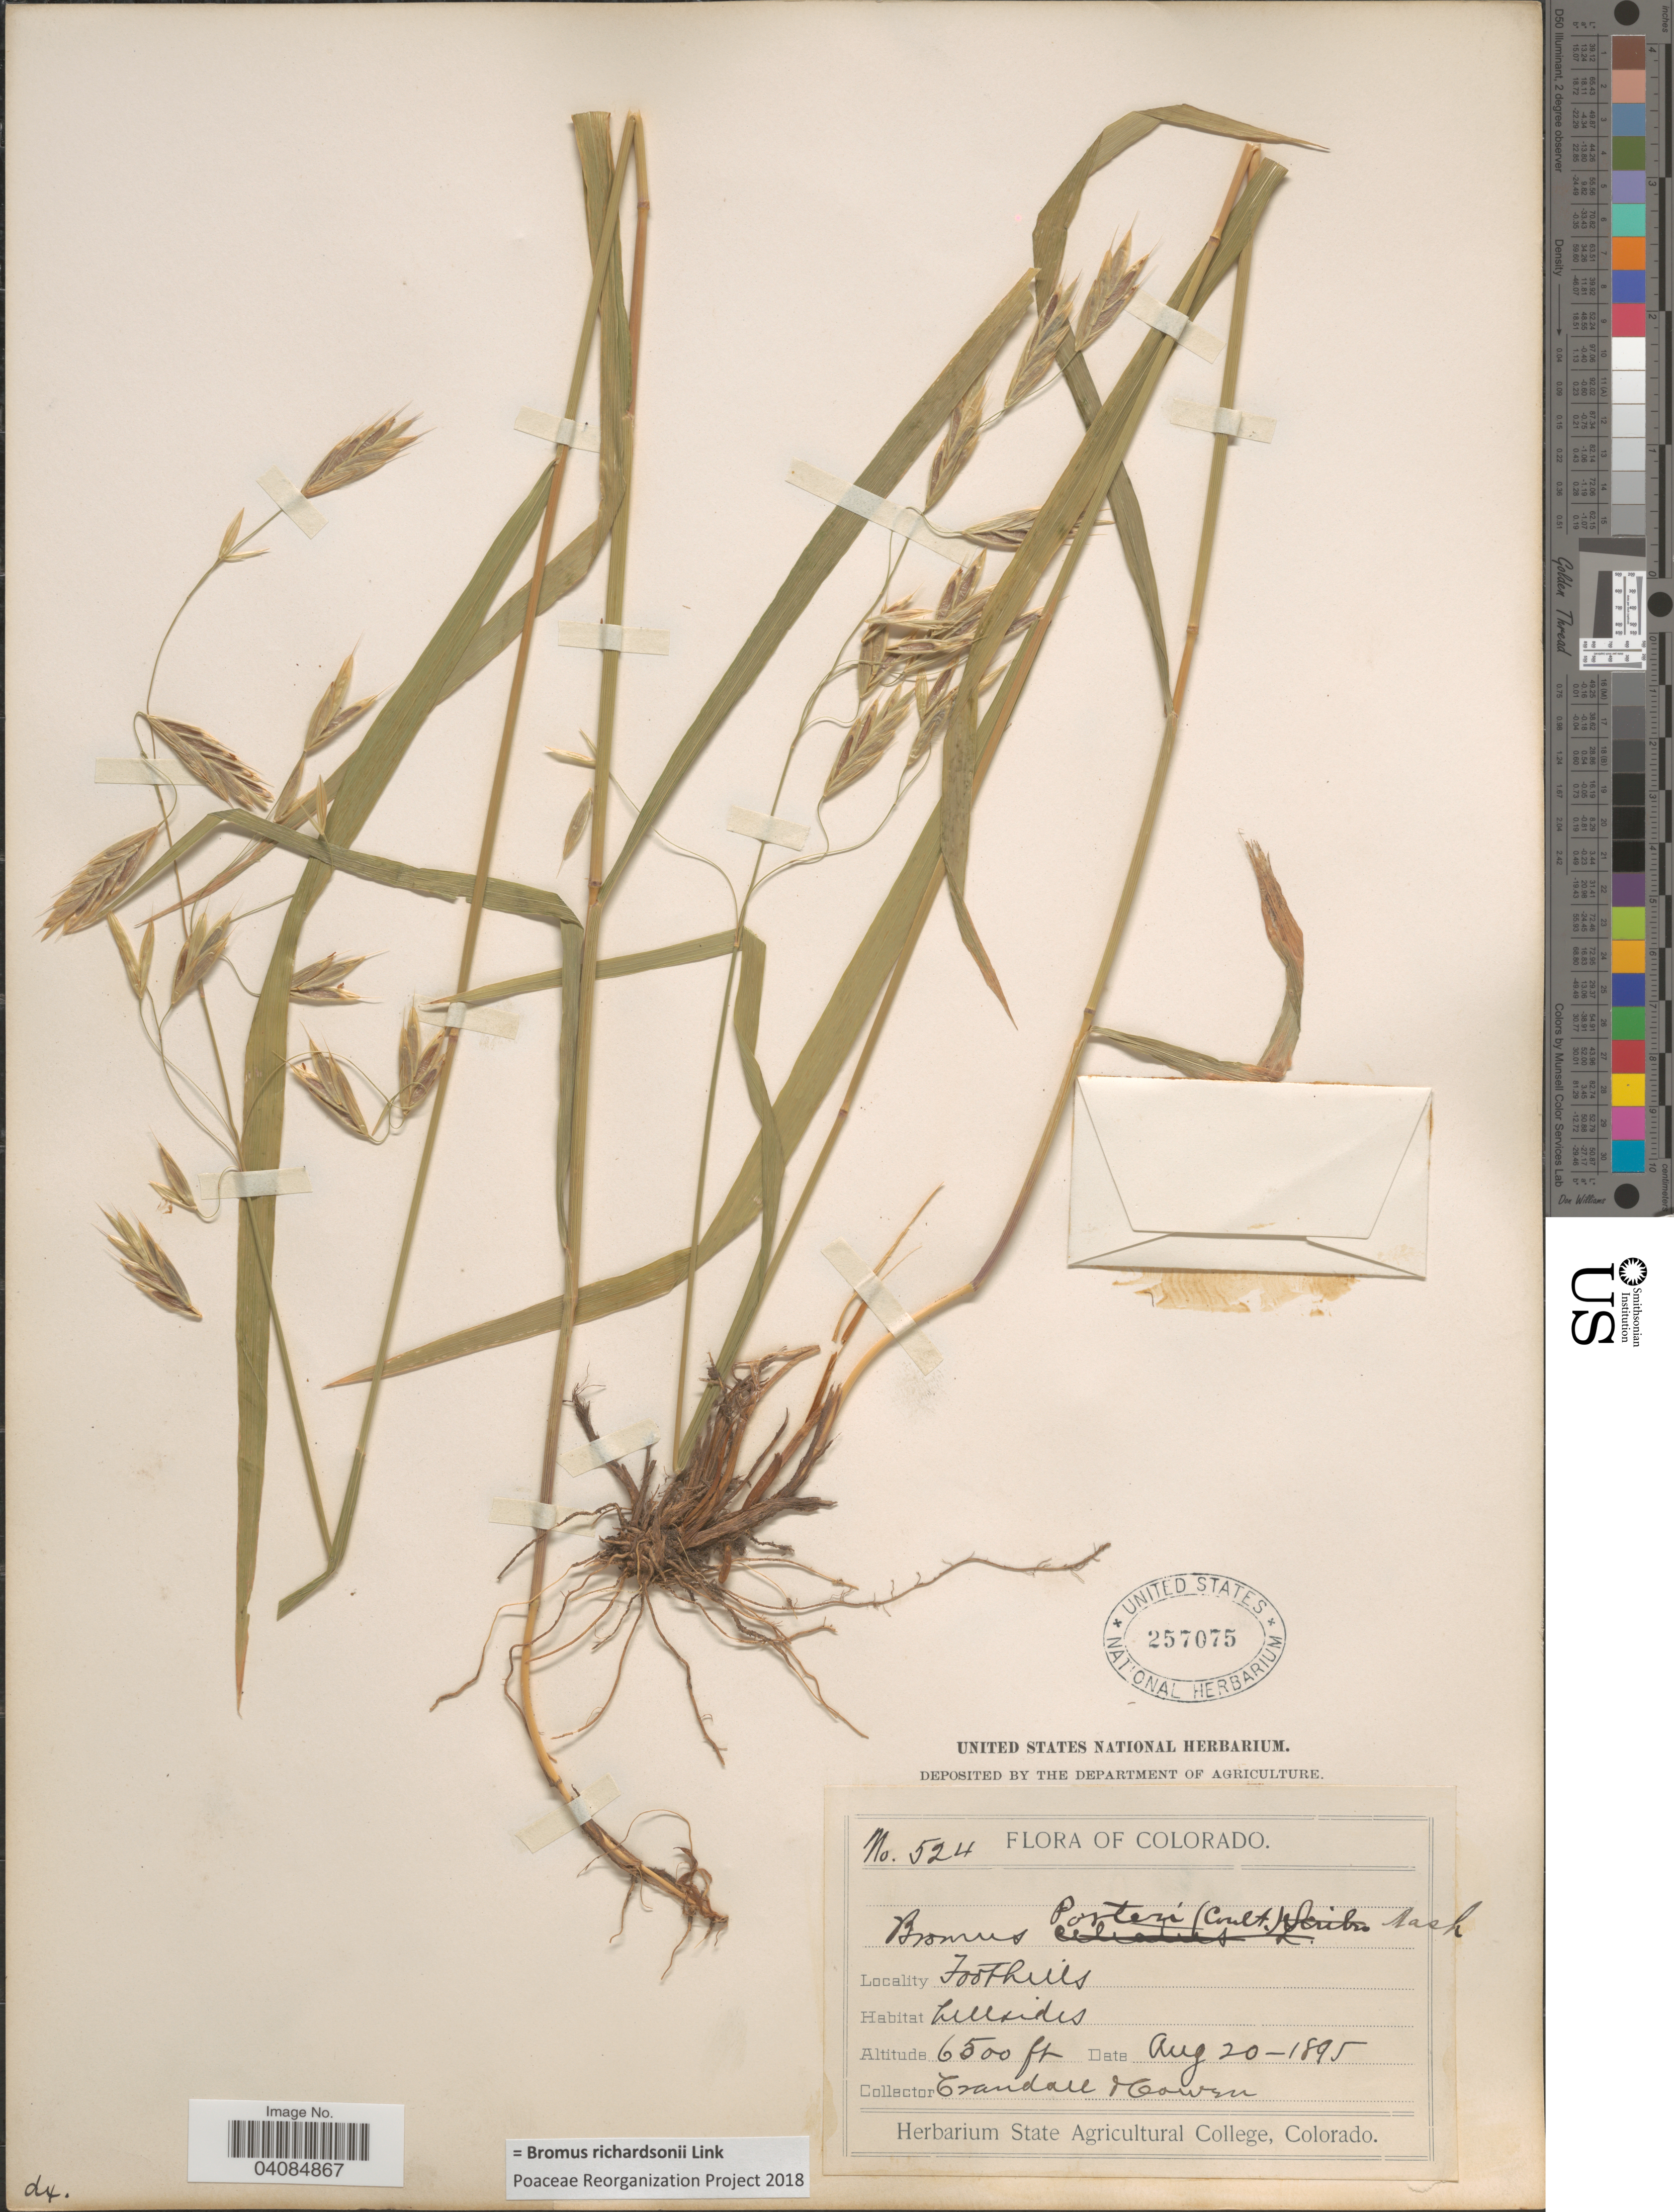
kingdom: Plantae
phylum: Tracheophyta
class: Liliopsida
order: Poales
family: Poaceae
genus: Bromus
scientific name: Bromus racemosus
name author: L.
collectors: -. Crandall & -. Cowen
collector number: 524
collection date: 1895-08-20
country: United States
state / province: Colorado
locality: Foothills.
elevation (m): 1981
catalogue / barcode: US 257075